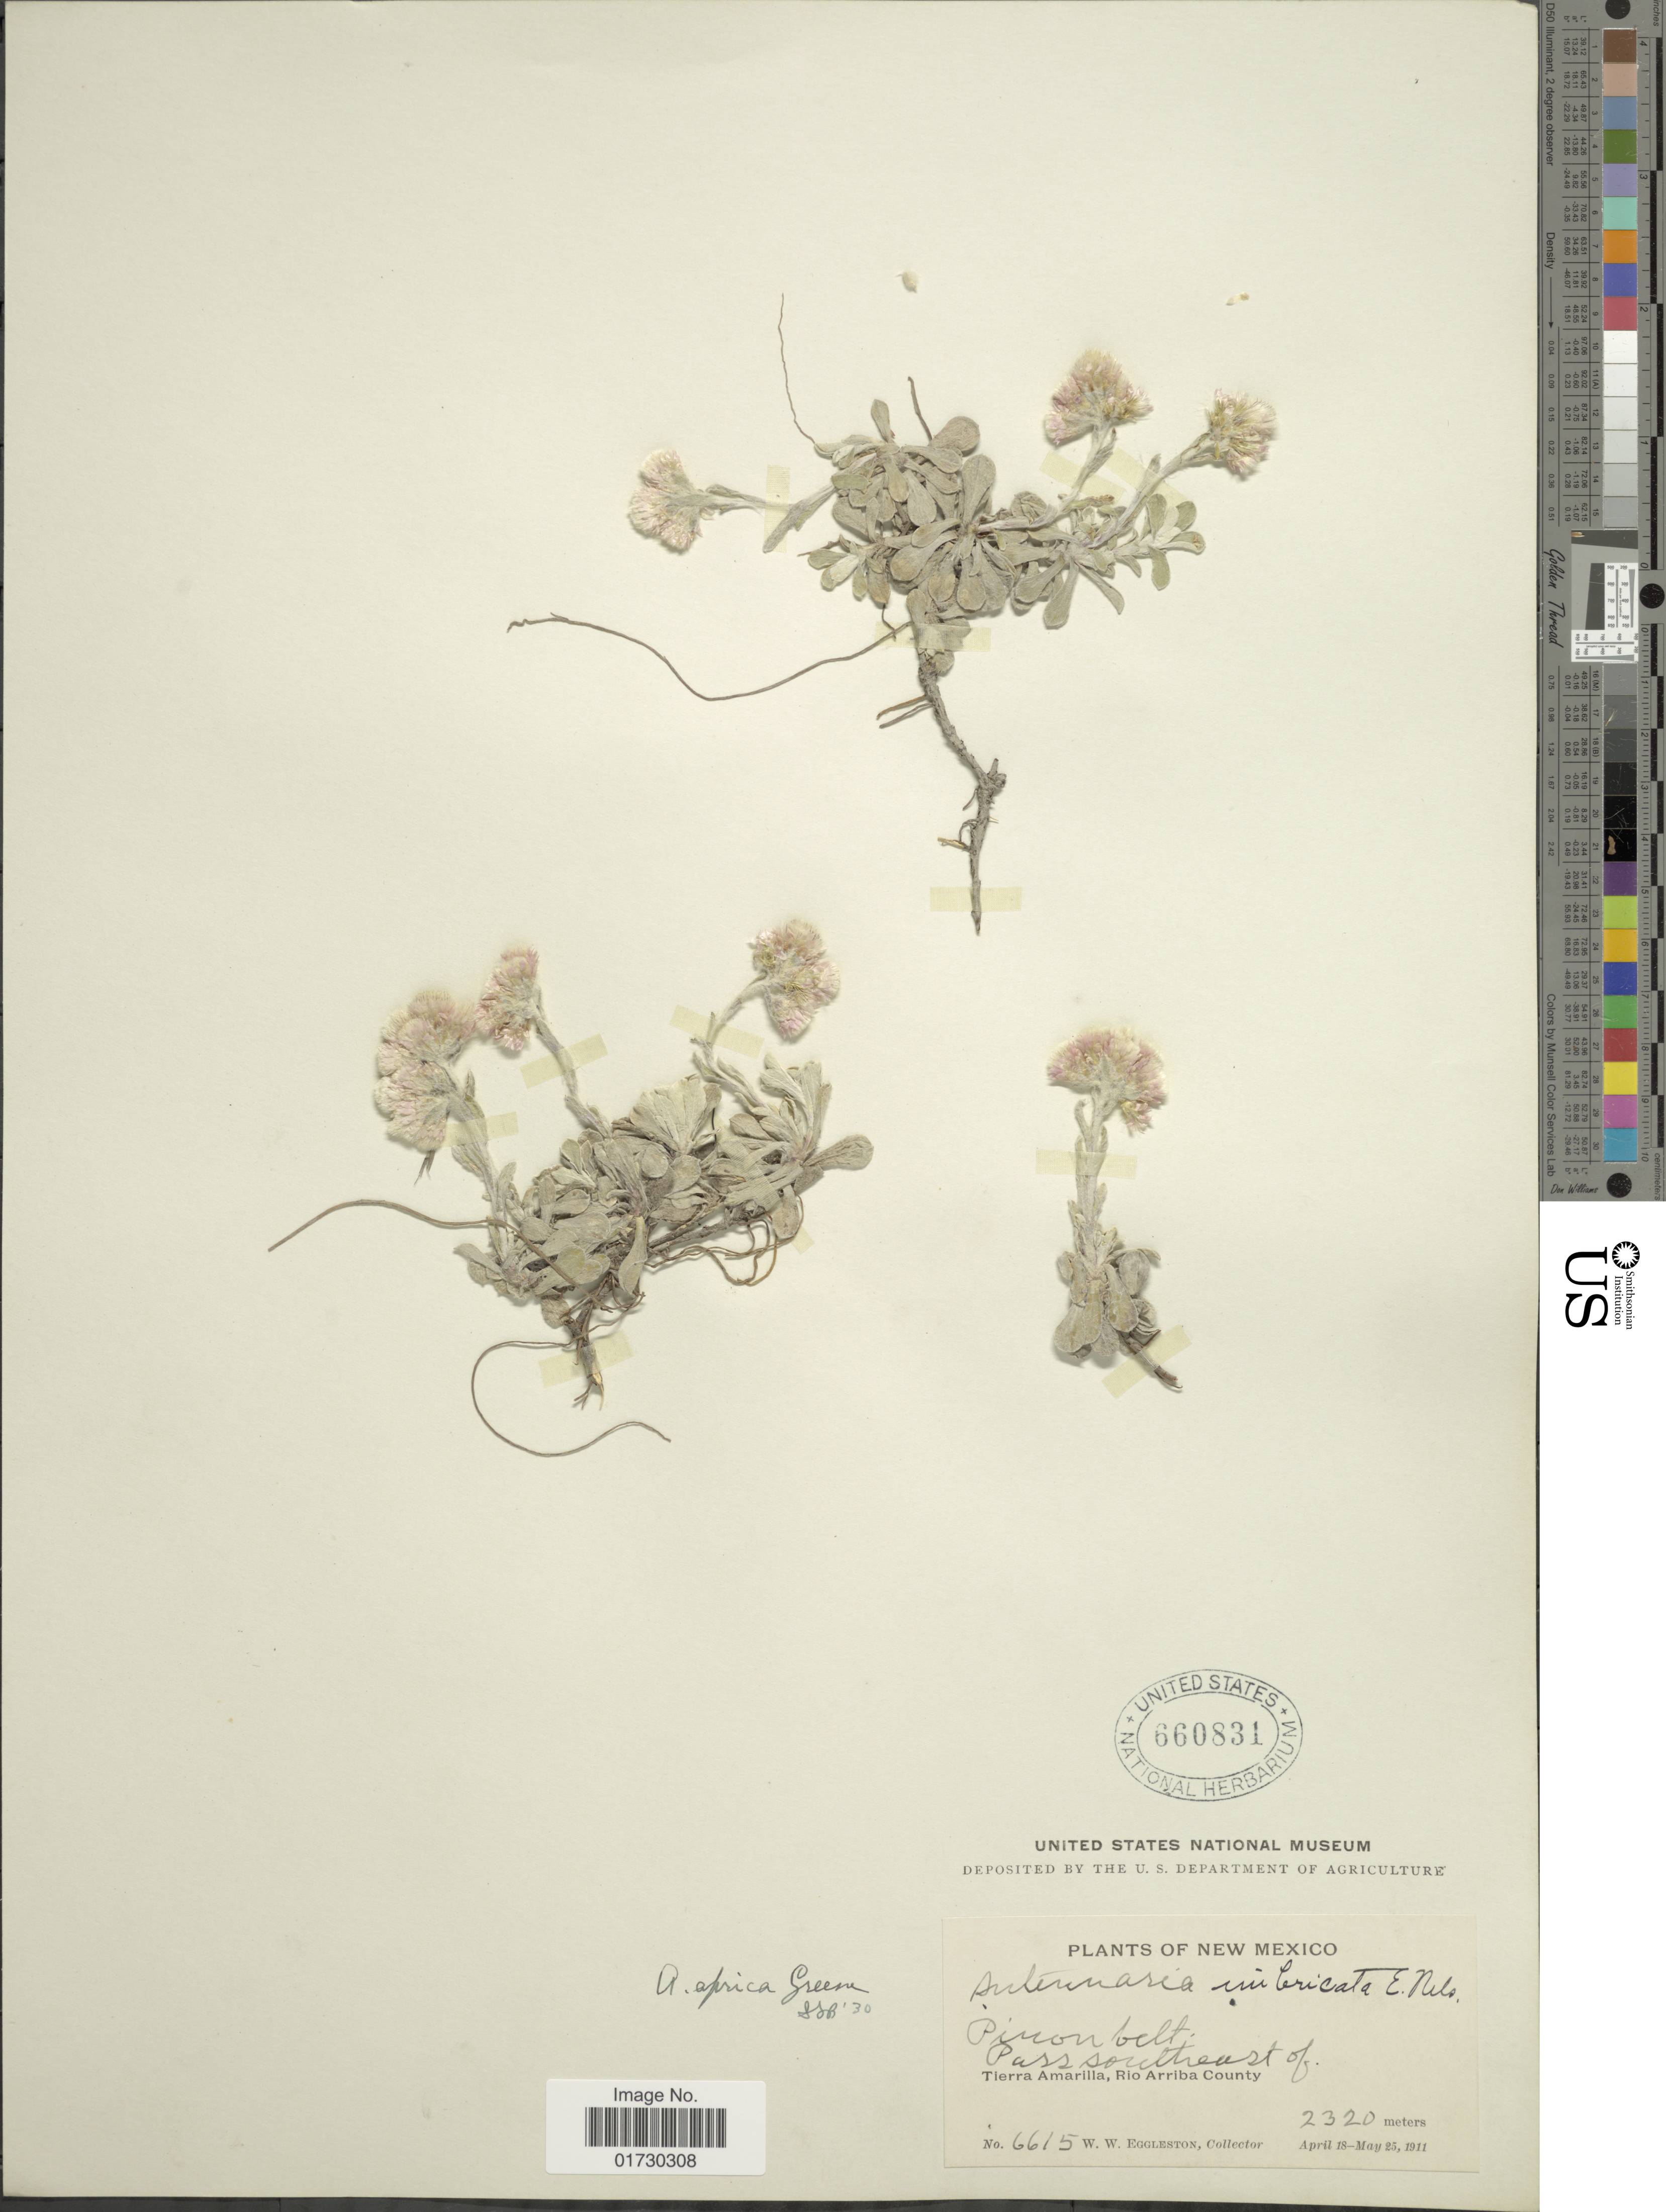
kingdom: Plantae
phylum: Tracheophyta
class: Magnoliopsida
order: Asterales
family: Asteraceae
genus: Antennaria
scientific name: Antennaria aprica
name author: Greene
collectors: W. W. Eggleston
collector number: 6615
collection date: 1911-04-18/1911-05-25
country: United States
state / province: New Mexico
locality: Pinon Belt, pass Southeast of Tierra Amarilla, Rio Arriba County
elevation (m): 2320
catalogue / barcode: US 660831